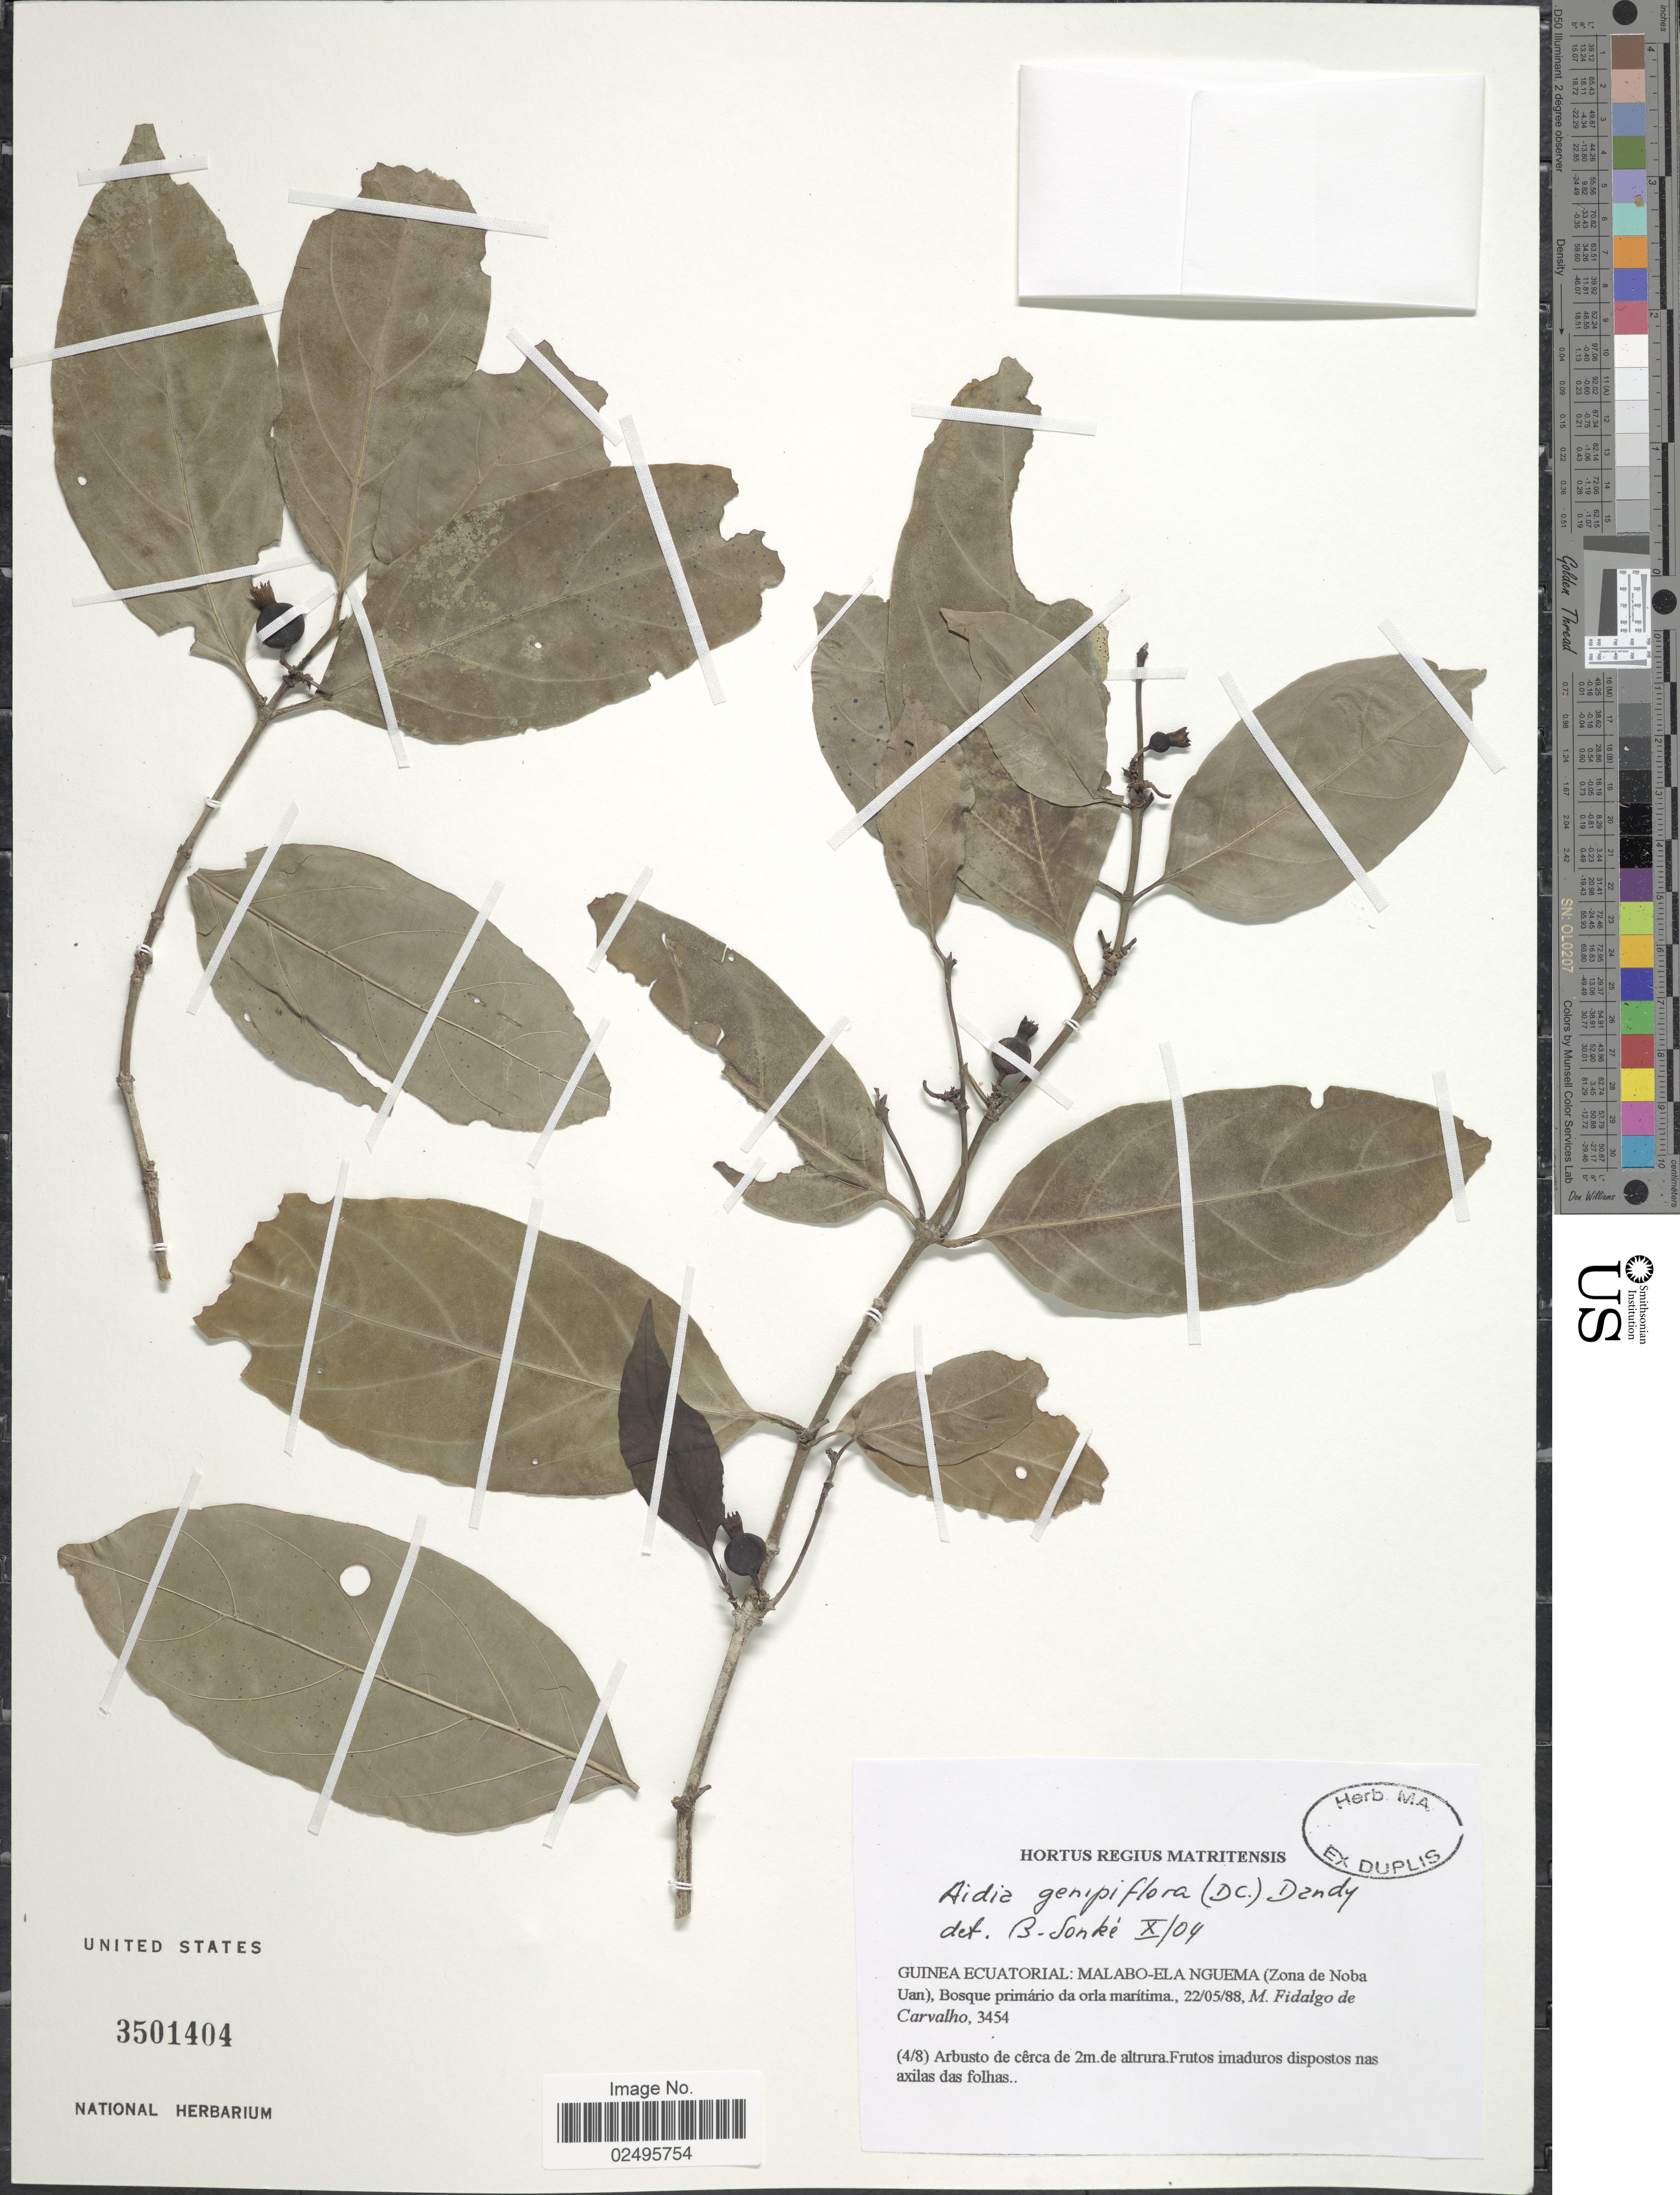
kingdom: Plantae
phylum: Tracheophyta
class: Magnoliopsida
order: Gentianales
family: Rubiaceae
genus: Aidia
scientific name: Aidia genipiflora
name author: (DC.) Dandy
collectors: M. Fidalgo de Carvalho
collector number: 3454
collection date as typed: Transcribed d/m/y: 22/5/88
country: Equatorial Guinea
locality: Guinea Ecuatorial: Malabbo-Eola Nguema (Zona de Noba Uan)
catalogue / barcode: US 3501404